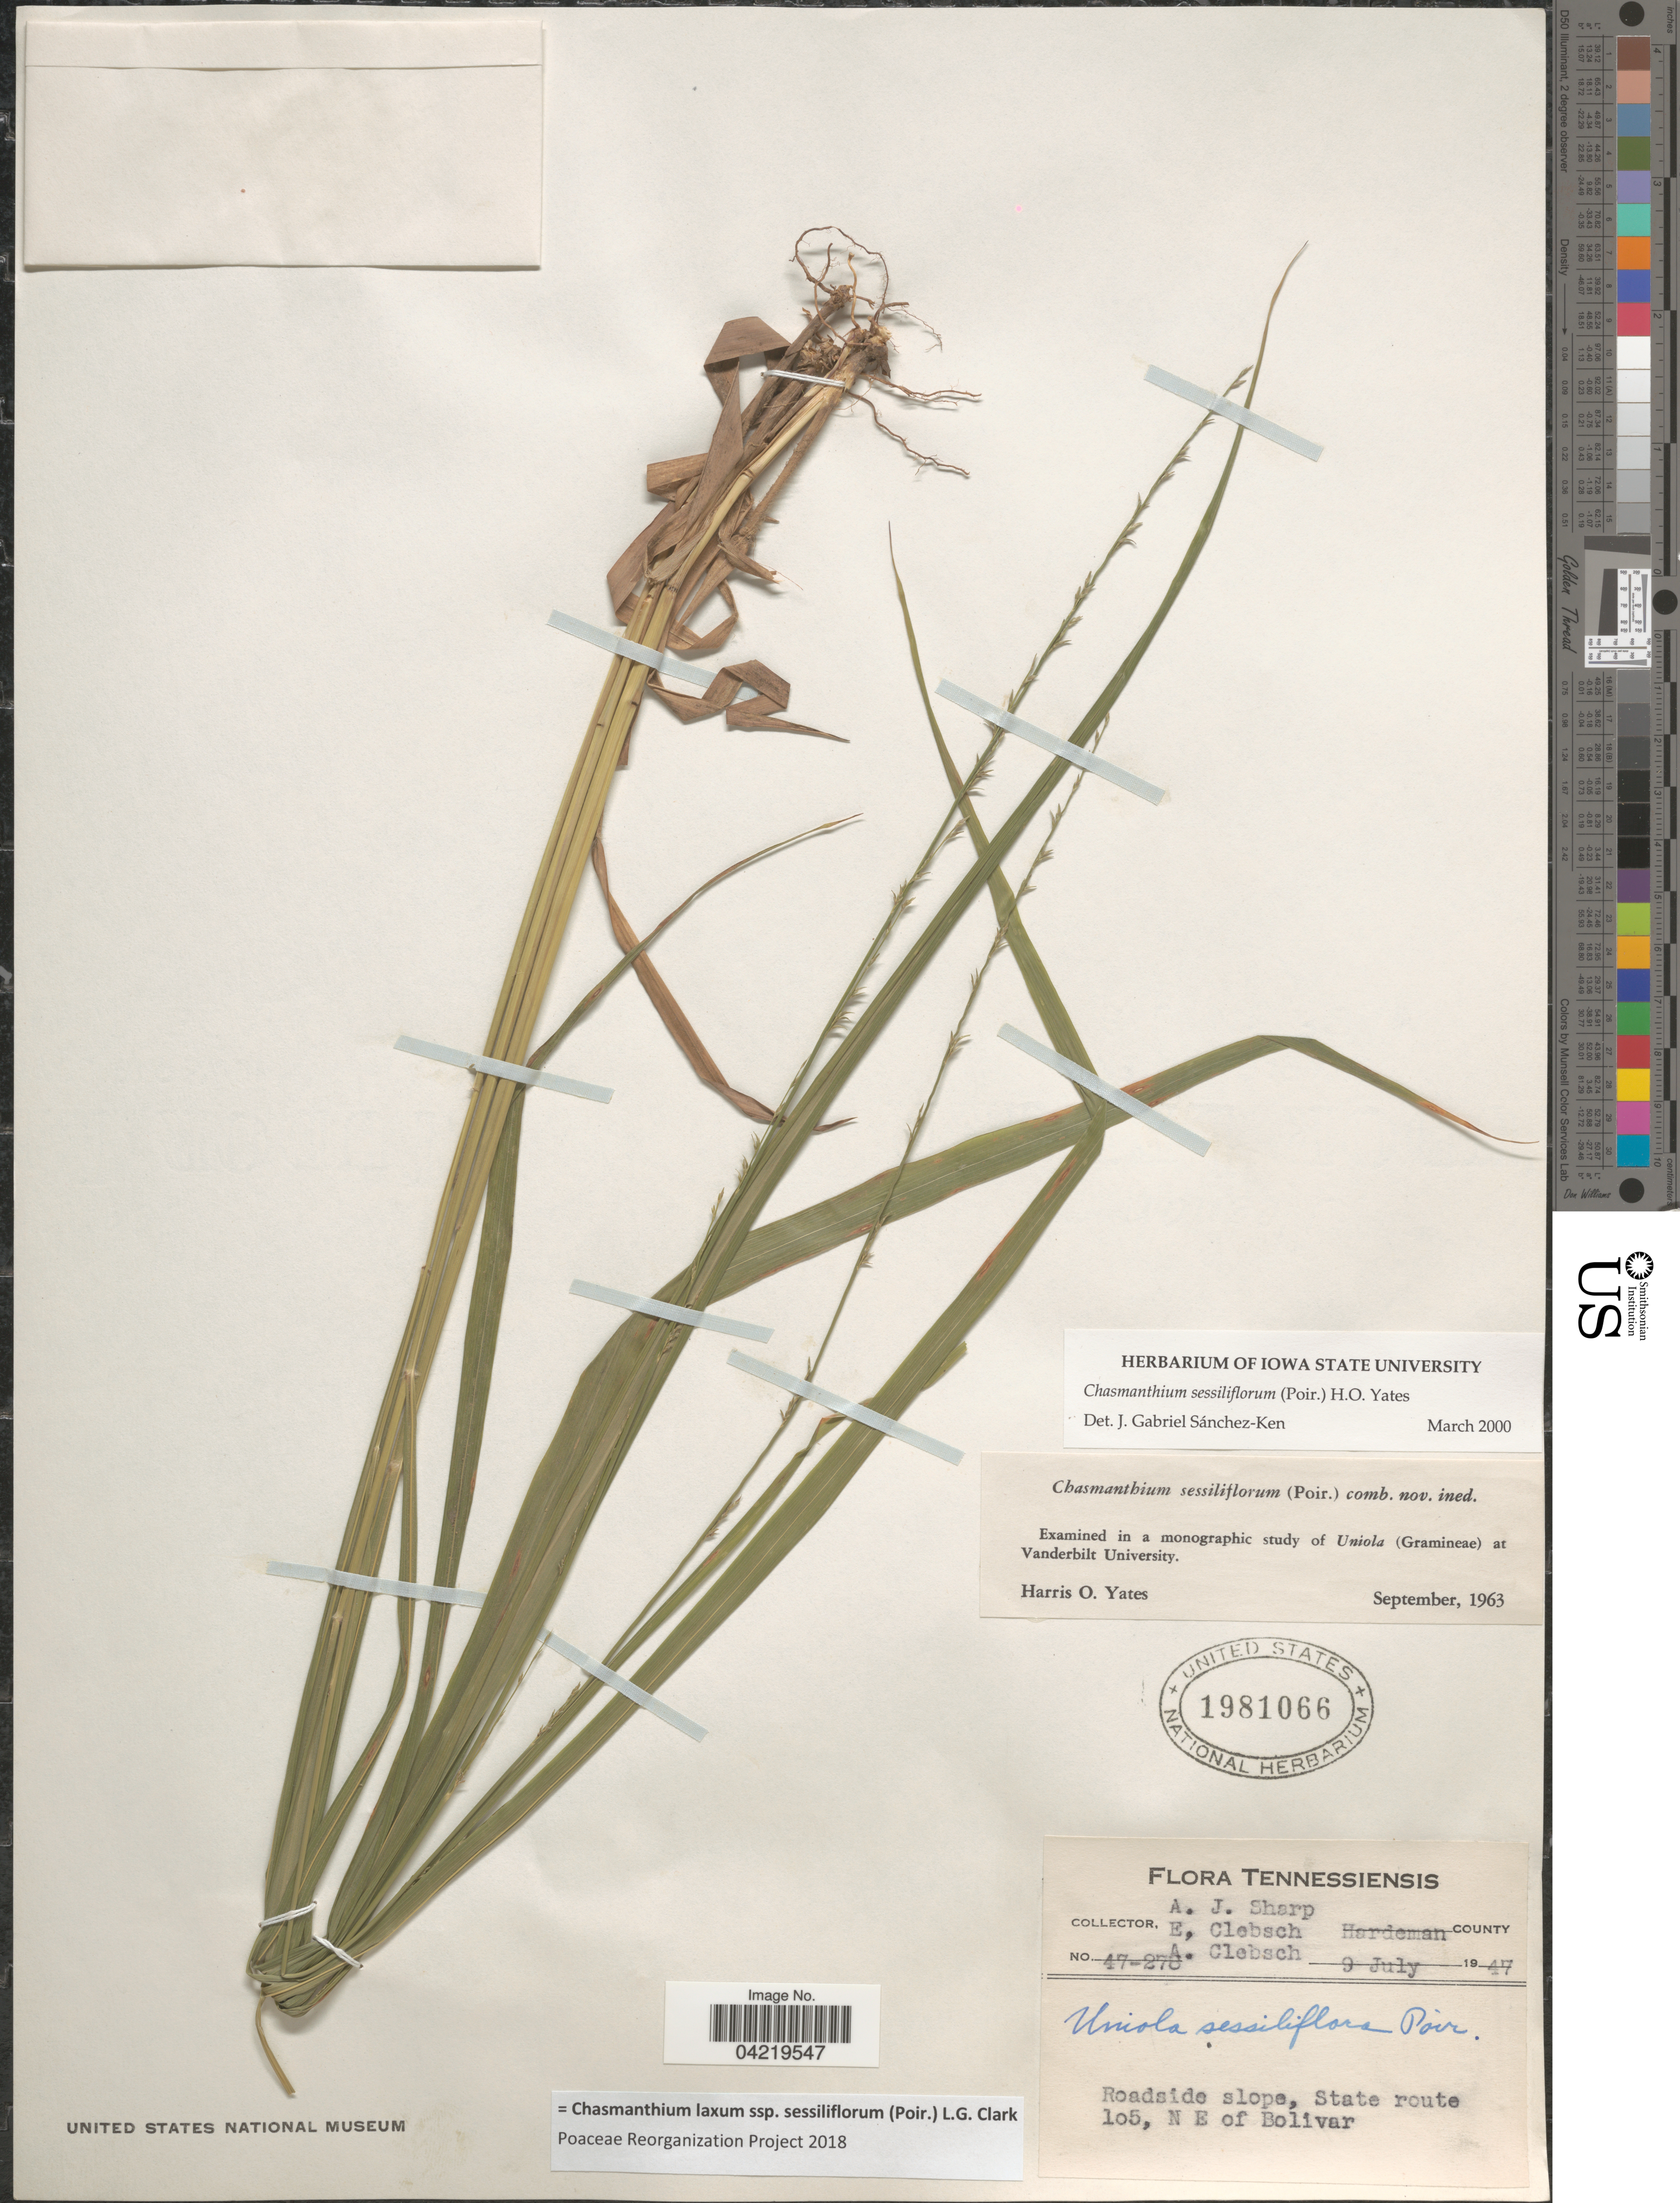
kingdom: Plantae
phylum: Tracheophyta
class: Liliopsida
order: Poales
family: Poaceae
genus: Chasmanthium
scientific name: Chasmanthium laxum subsp. sessiliflorum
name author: (L.) H.O. Yates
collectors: A. J. Sharp, E. Clebsch & A. Clebsch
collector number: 47-278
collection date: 1947-07-09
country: United States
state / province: Tennessee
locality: Hardeman County. Roadside slope, State route 105, N E of Bolivar.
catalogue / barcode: US 1981066